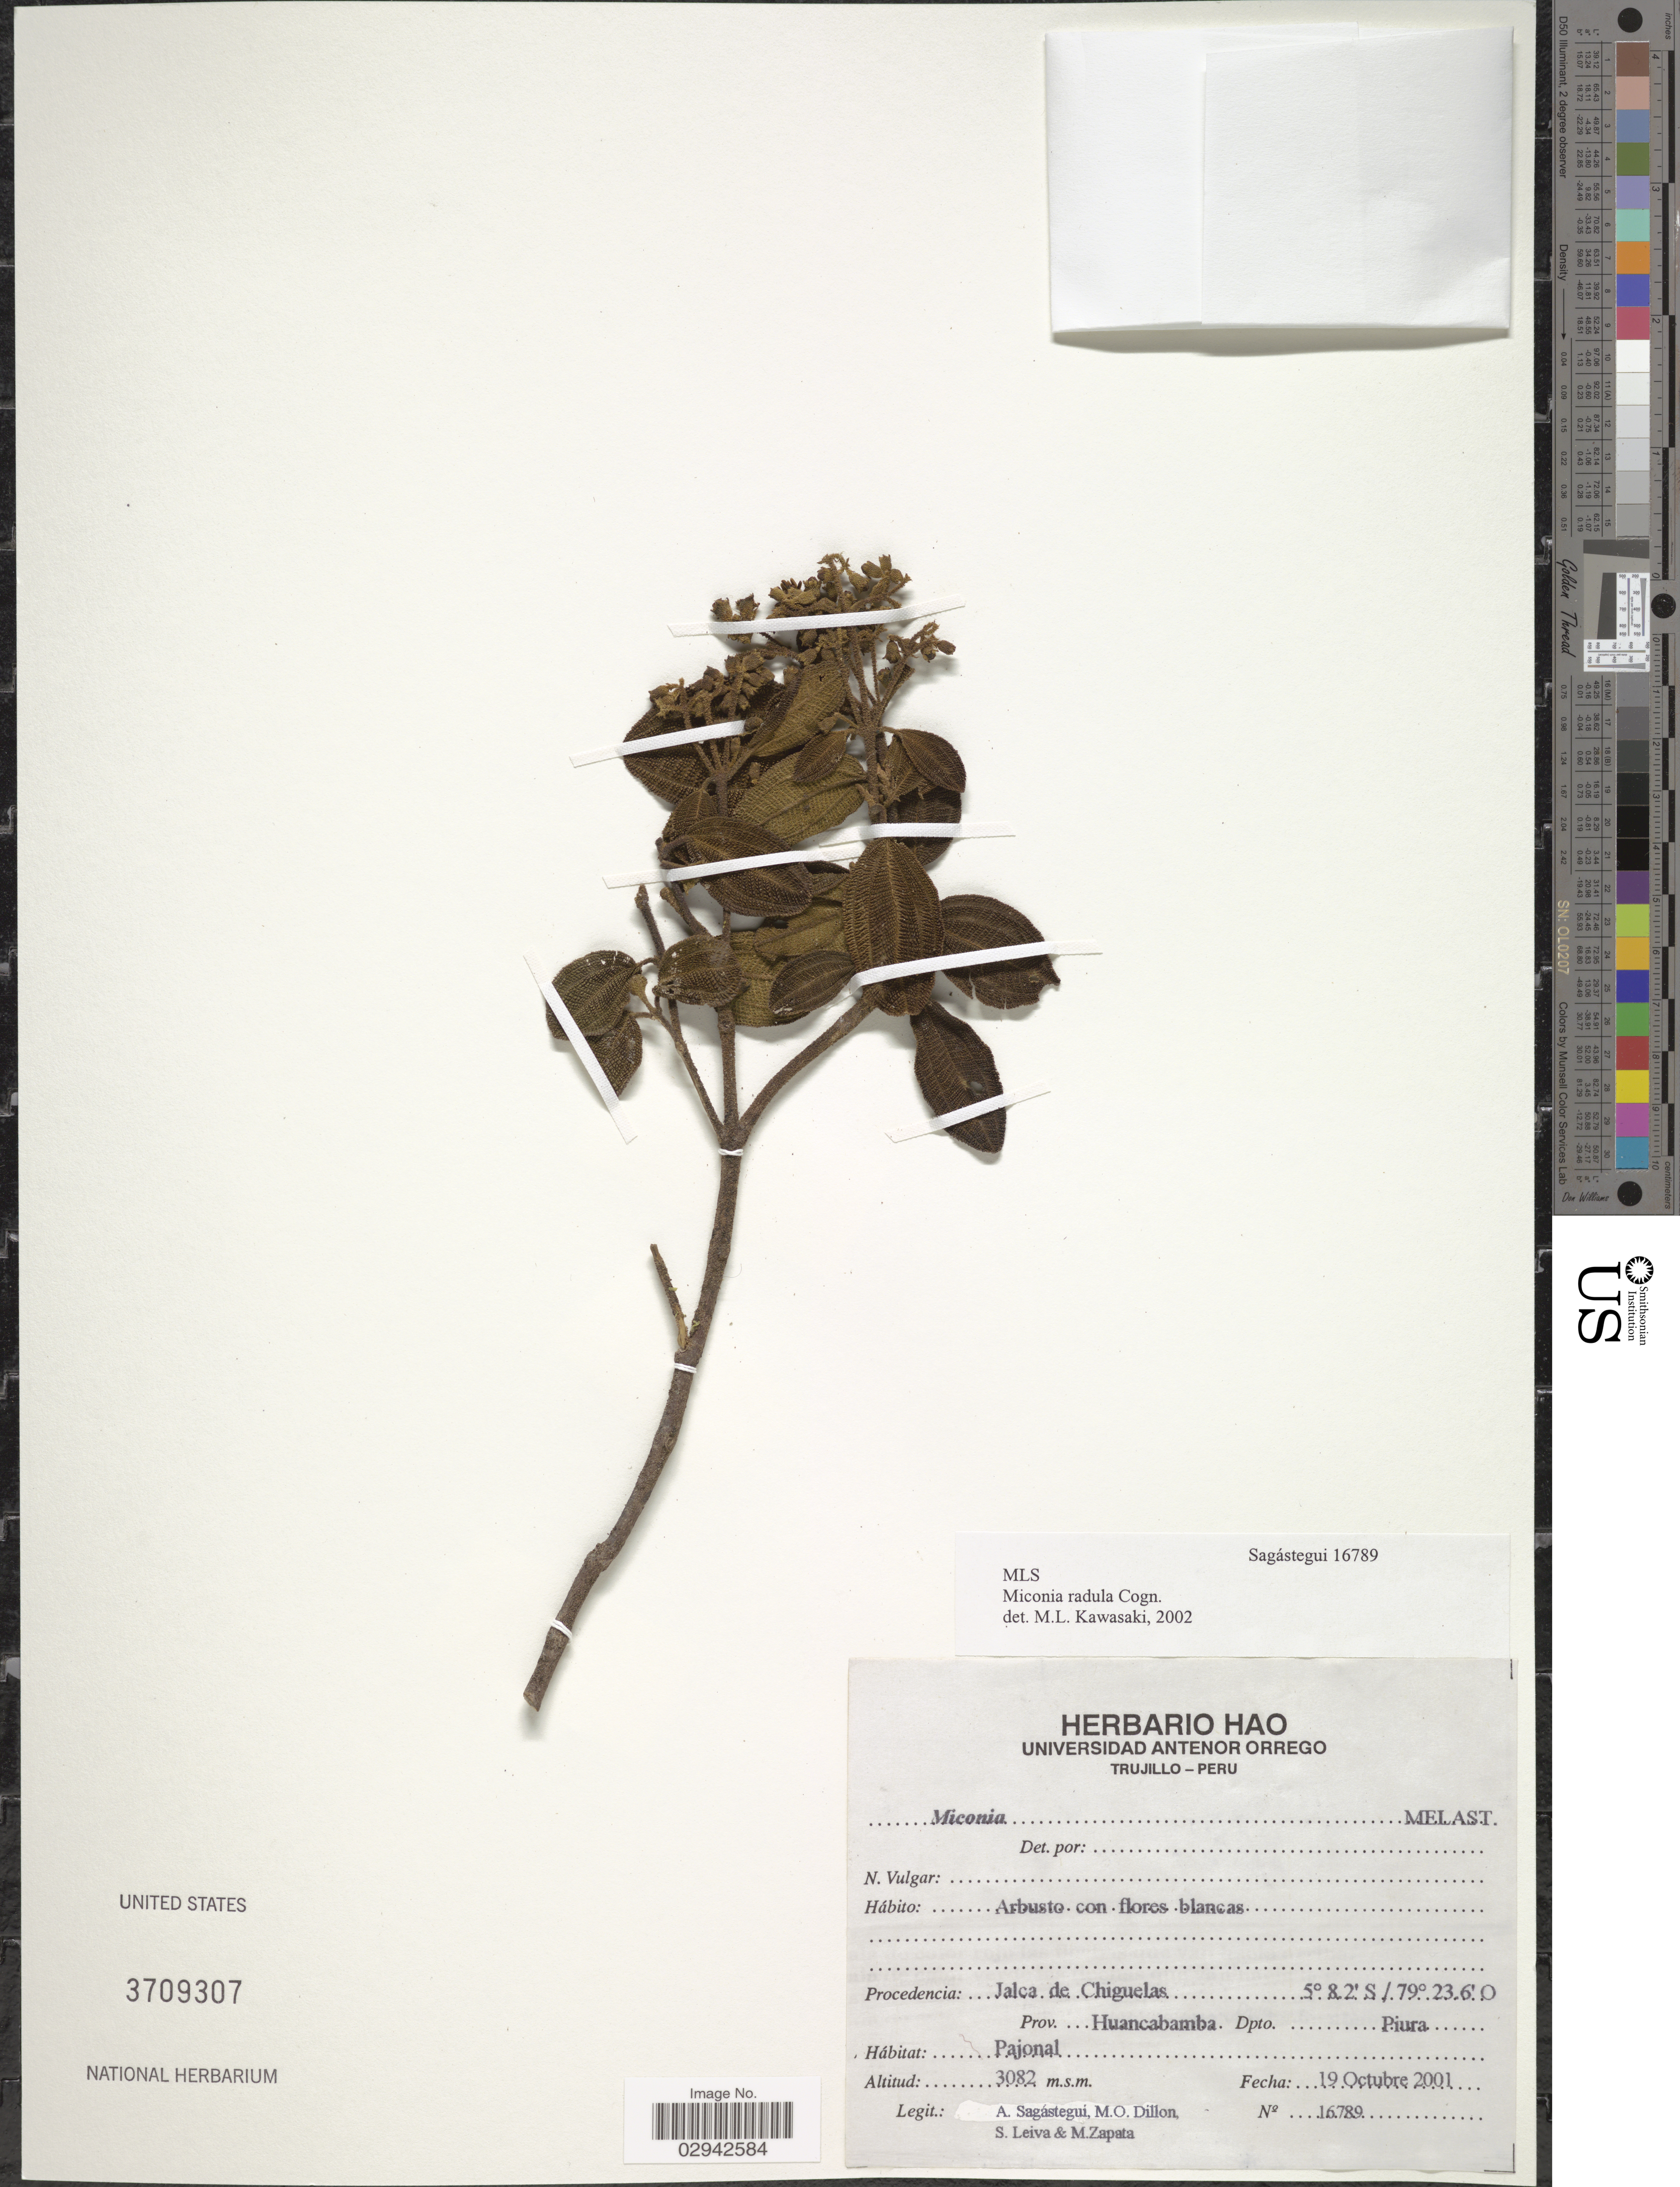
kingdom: Plantae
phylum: Tracheophyta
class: Magnoliopsida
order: Myrtales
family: Melastomataceae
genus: Miconia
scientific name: Miconia radulifolia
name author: (Benth.) Naudin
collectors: A. Sagastegui, M. O. Dillon, S. Leiva & M. Zapata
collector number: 16789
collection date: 2001-10-19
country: Peru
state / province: Piura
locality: Procedencia Jalc de Chiguelas, Prov. Huancabamba, Dpto. Piura.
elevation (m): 3082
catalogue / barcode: US 3709307